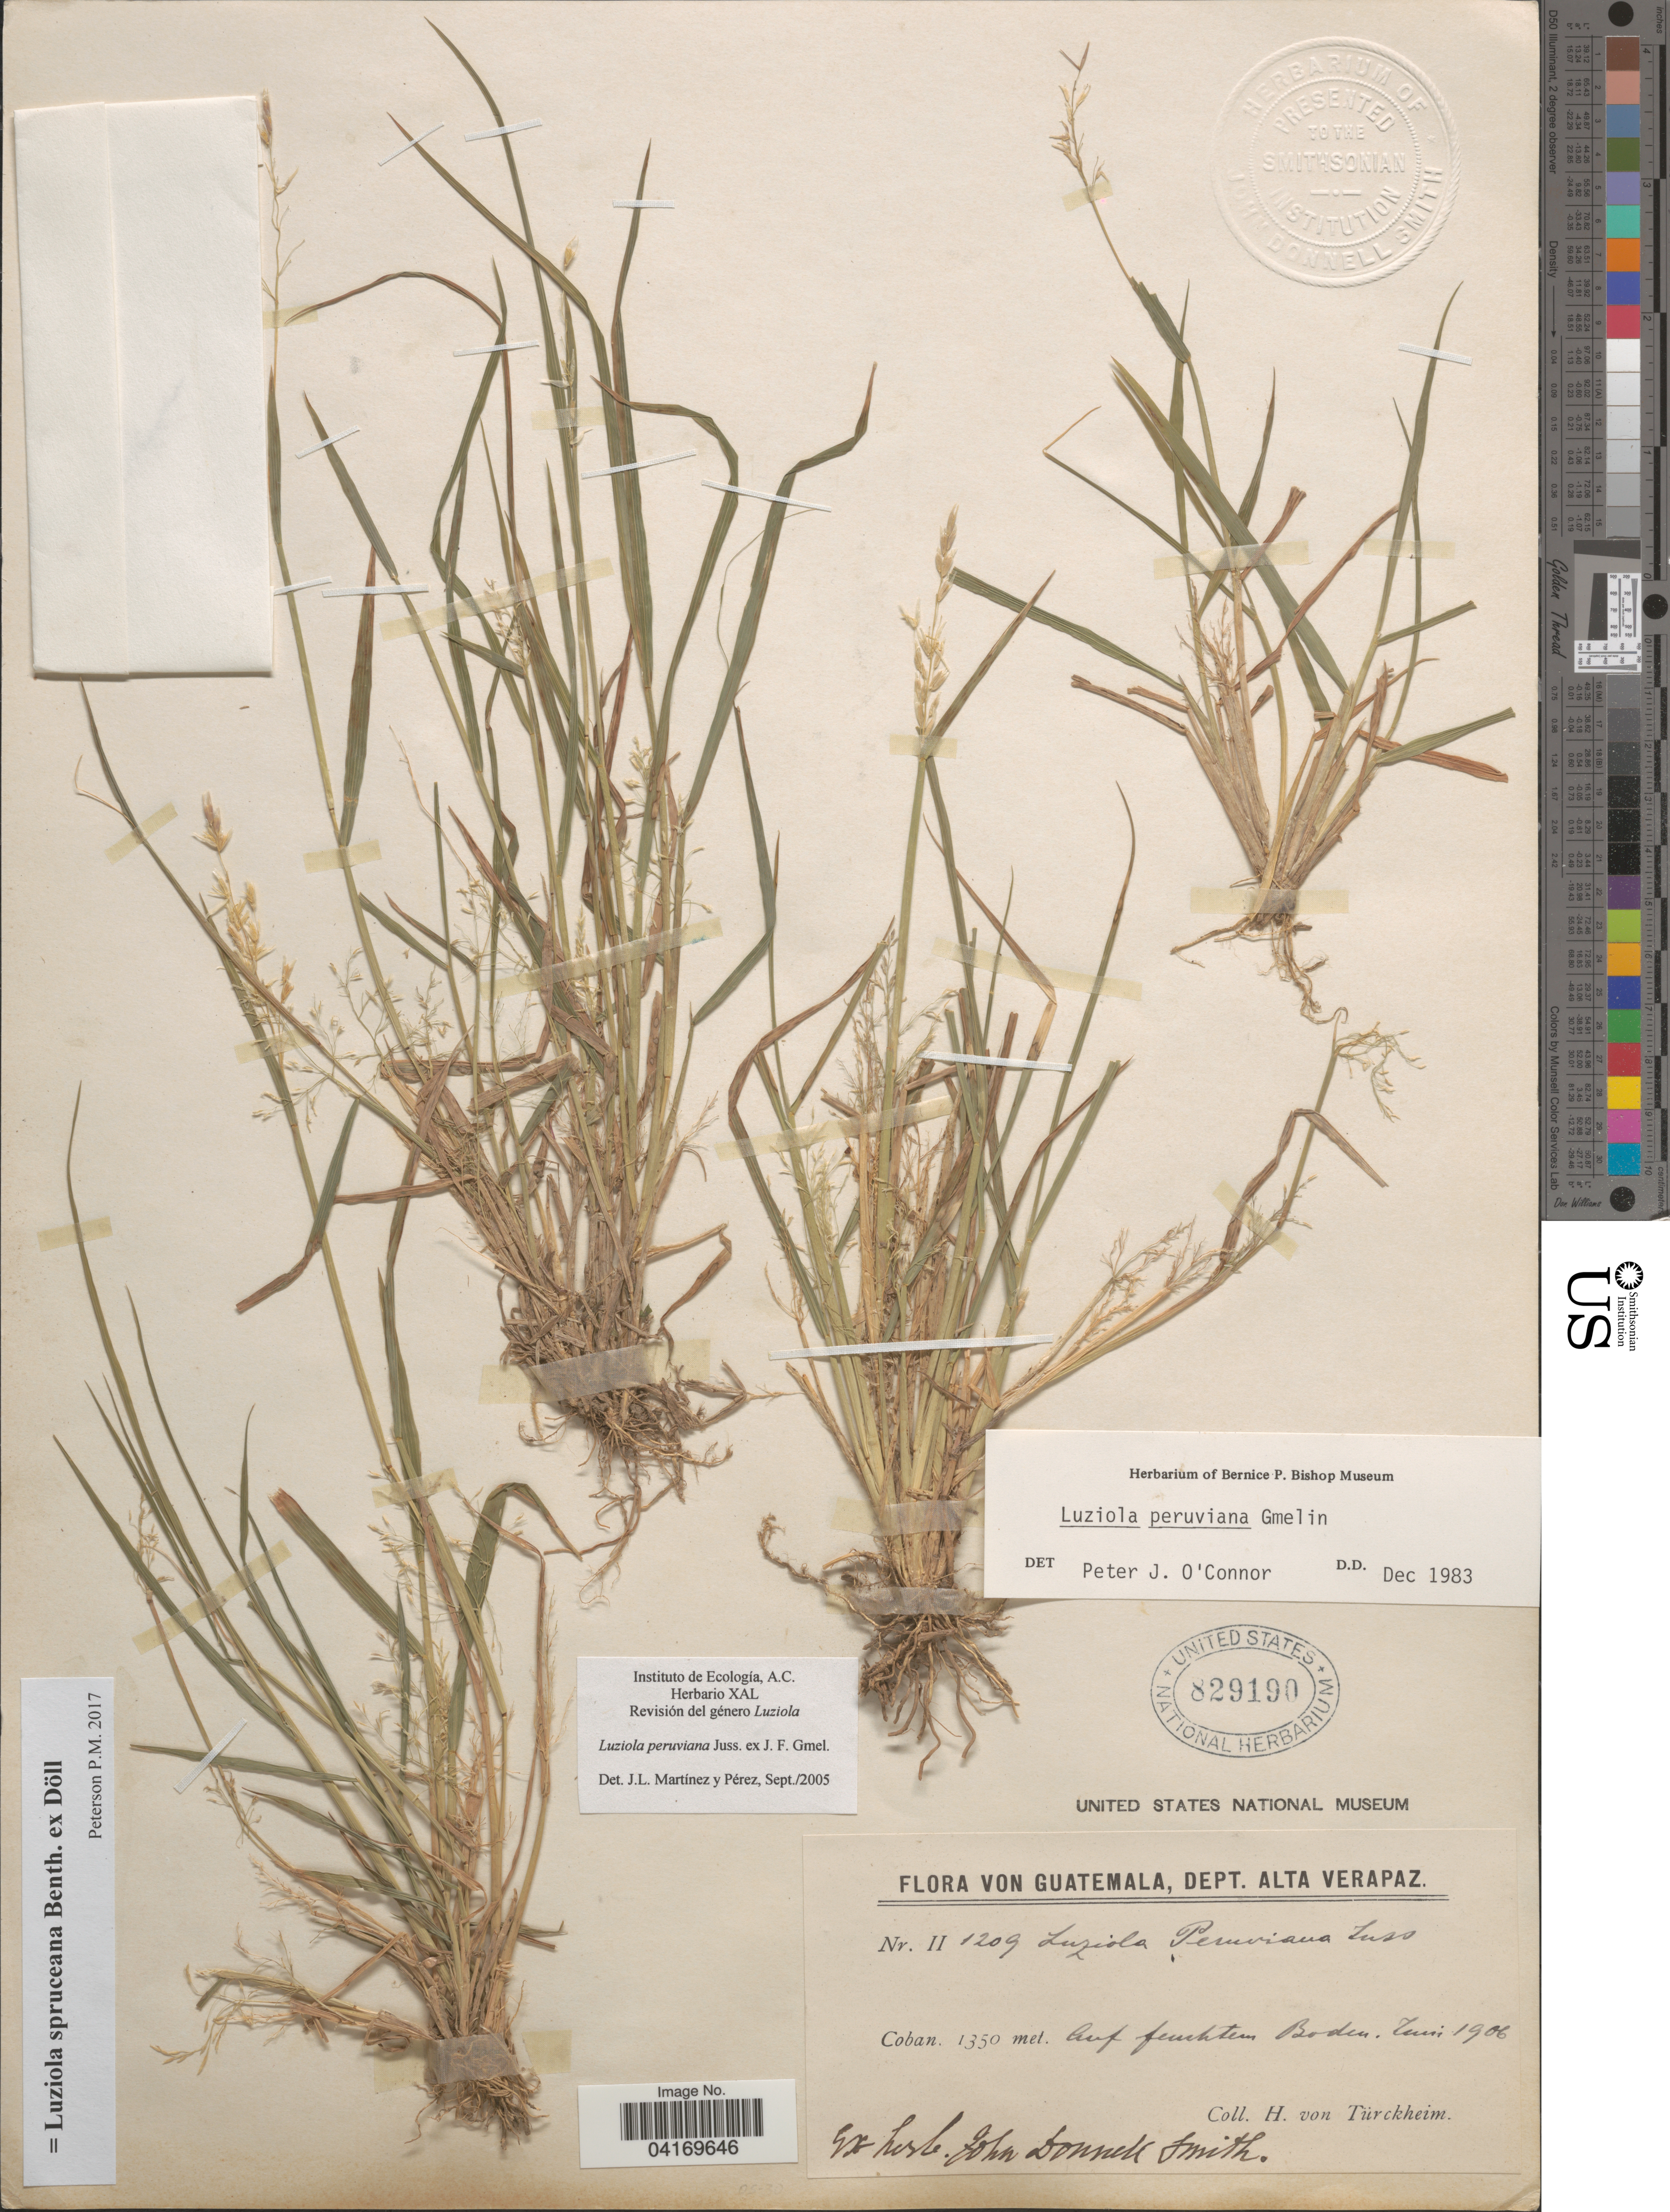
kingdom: Plantae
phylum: Tracheophyta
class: Liliopsida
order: Poales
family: Poaceae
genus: Luziola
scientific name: Luziola spruceana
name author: Benth. ex Döll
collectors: H. von Türckheim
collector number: II1209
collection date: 1906-06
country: Guatemala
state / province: Alta Verapaz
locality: Dept. Alta Verapaz. Coban. Auf feuchten boden.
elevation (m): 1350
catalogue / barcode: US 829190